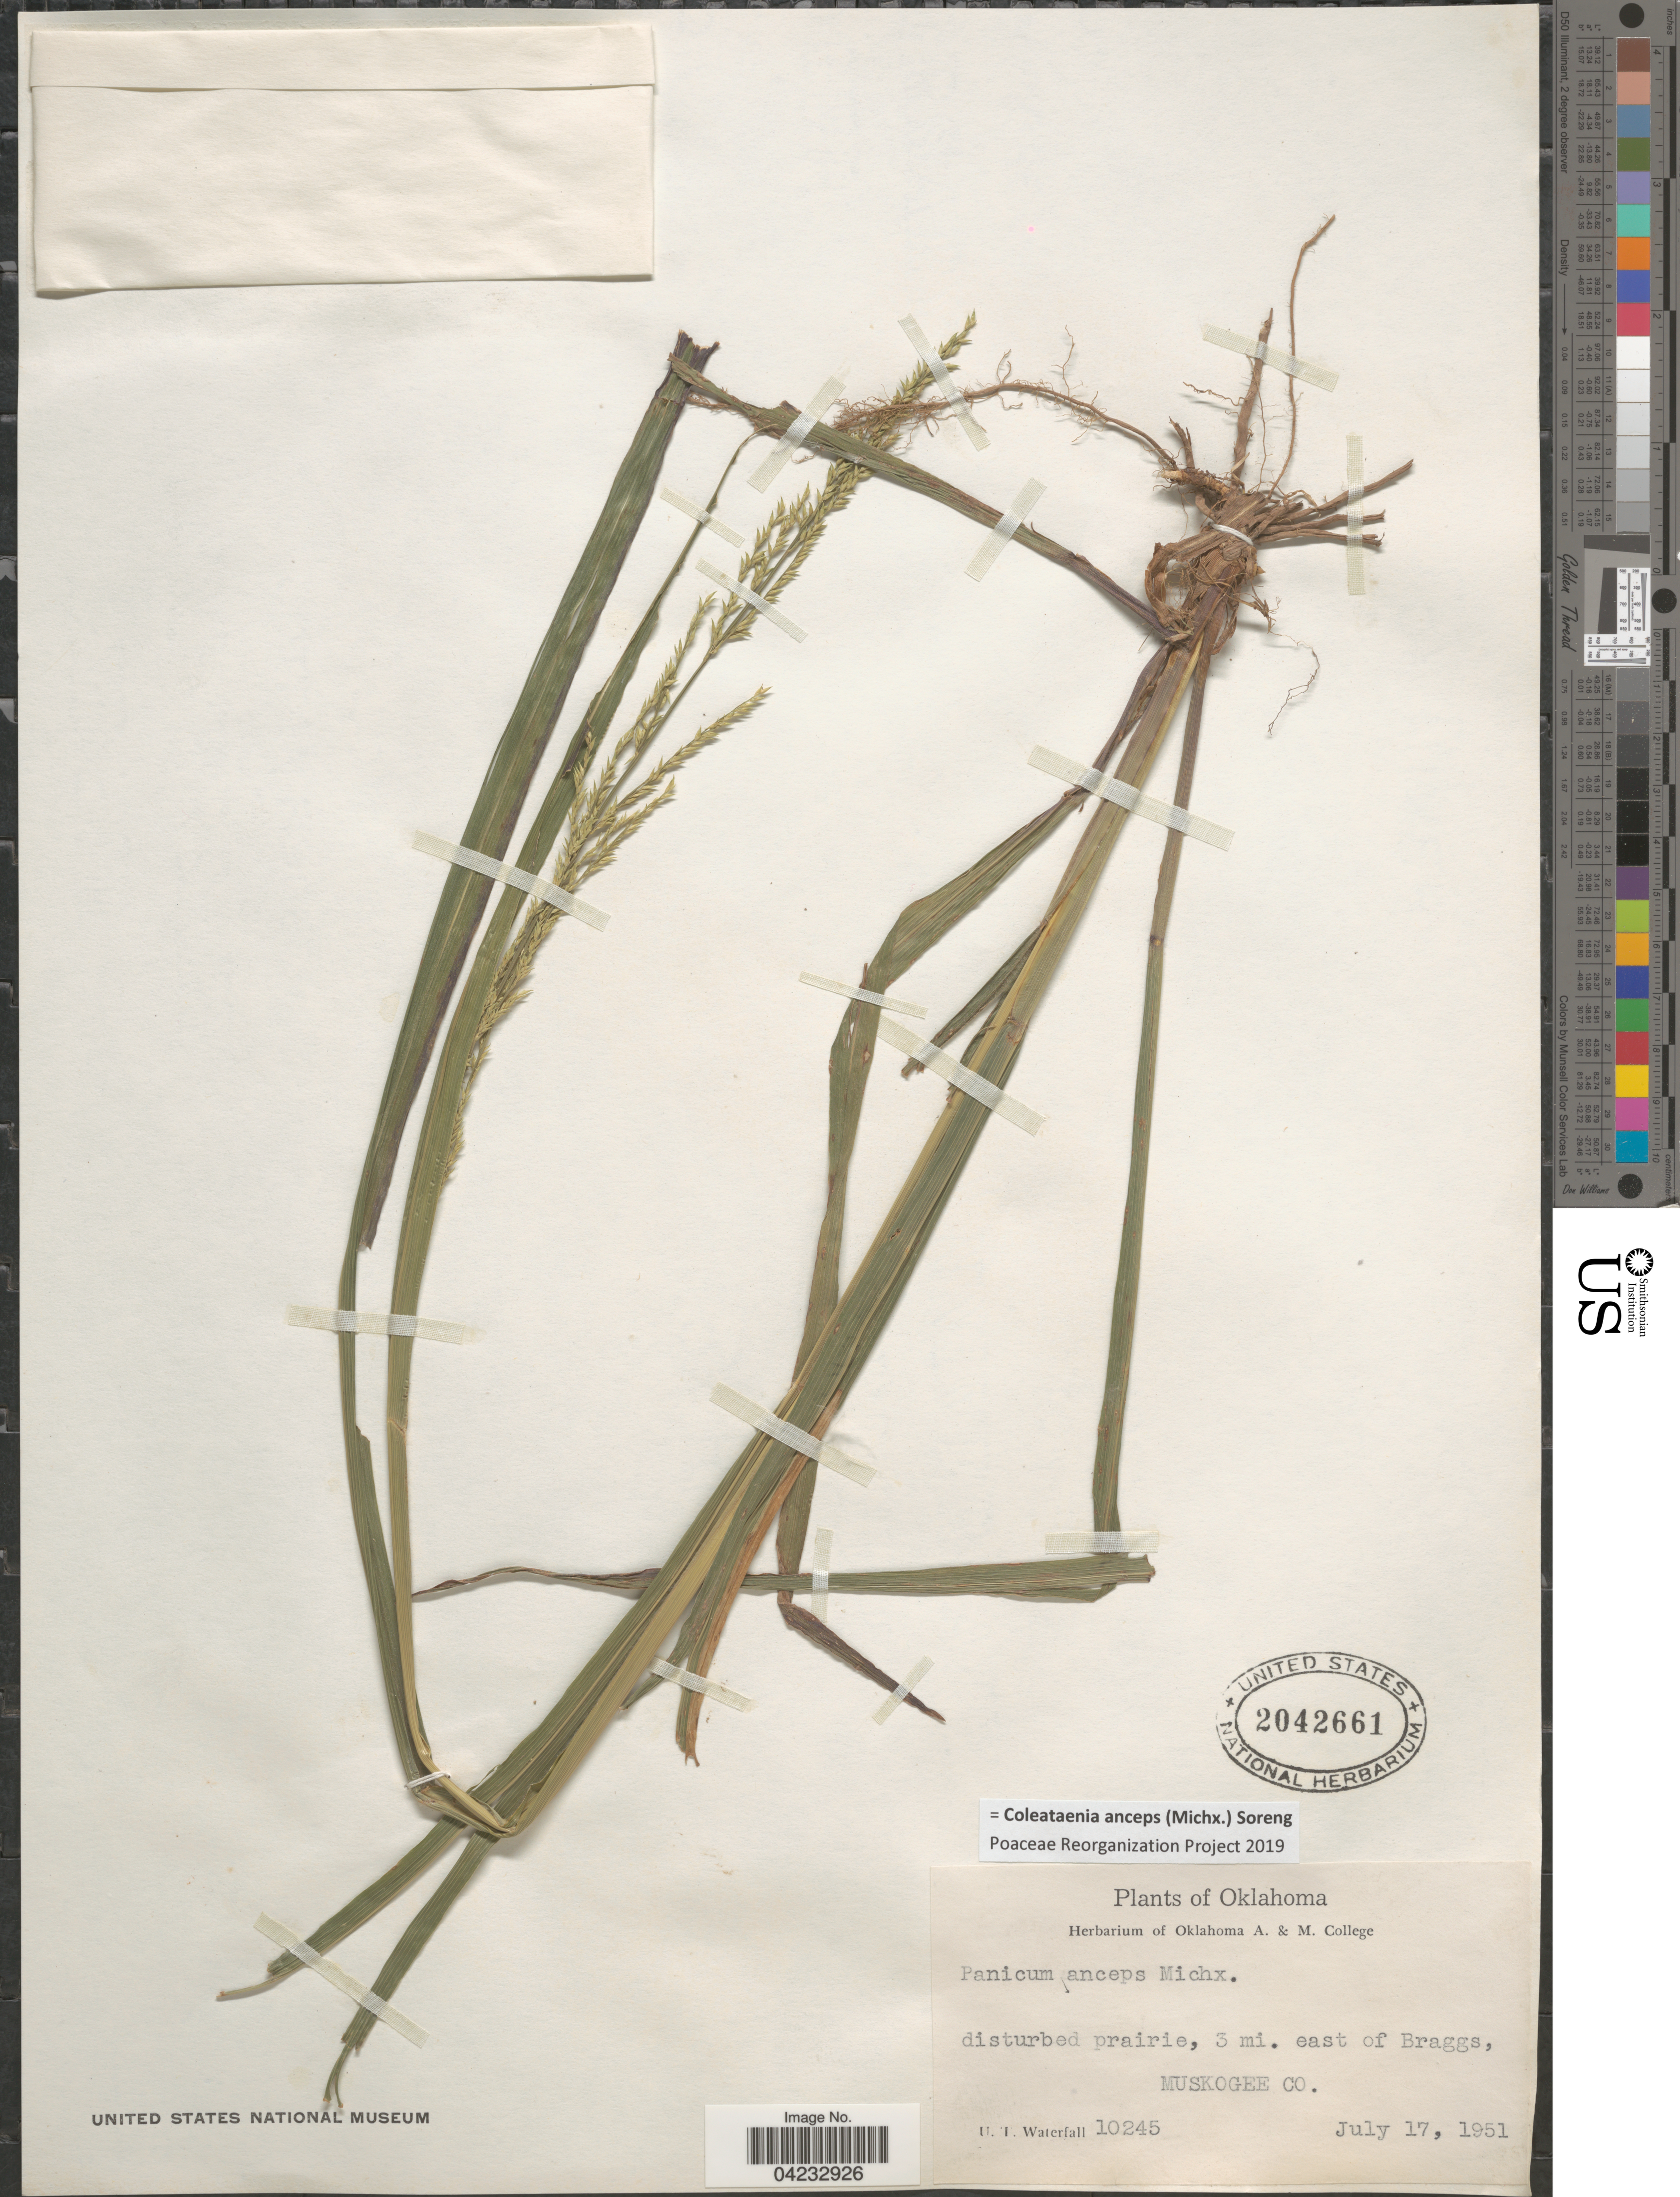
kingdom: Plantae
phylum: Tracheophyta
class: Liliopsida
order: Poales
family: Poaceae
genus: Coleataenia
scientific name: Coleataenia anceps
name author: (Michx.) Soreng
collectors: U. T. Waterfall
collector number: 10245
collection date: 1951-07-17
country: United States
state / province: Oklahoma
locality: Disturbed prairie, 3 mi. east of Braggs, Muskogee Co.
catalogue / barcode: US 2042661